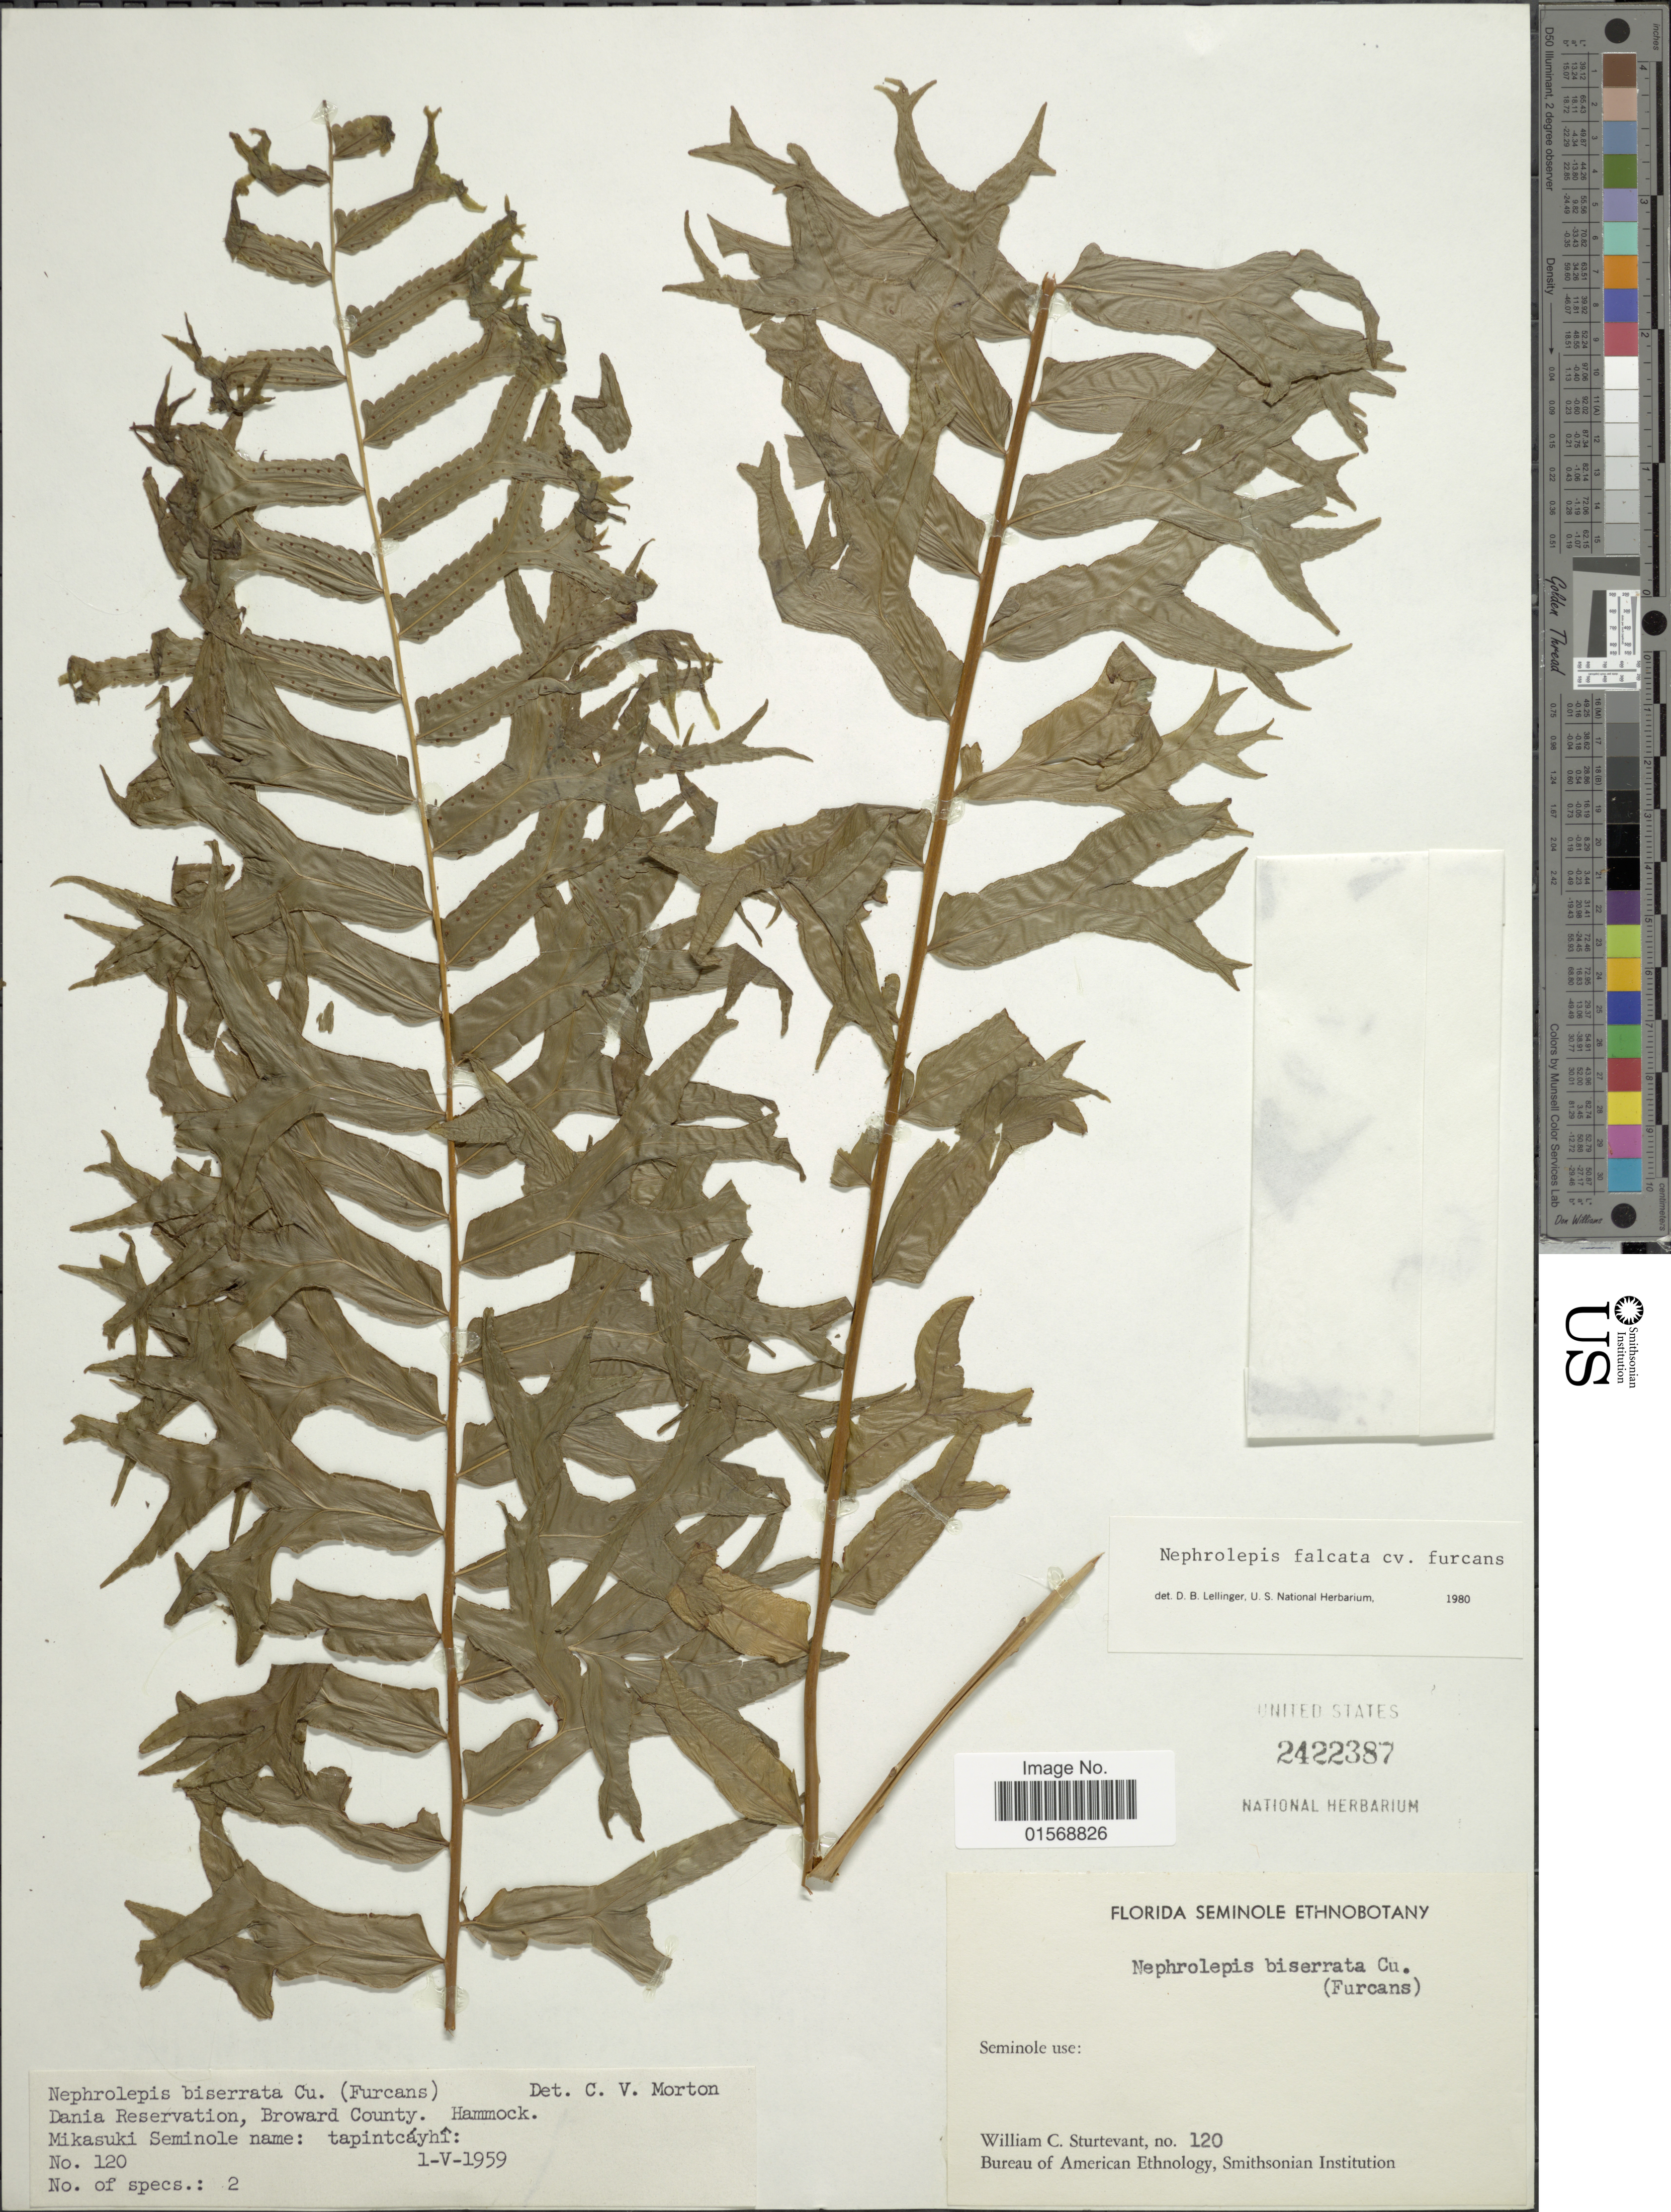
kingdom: Plantae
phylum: Tracheophyta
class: Polypodiopsida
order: Polypodiales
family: Nephrolepidaceae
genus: Nephrolepis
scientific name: Nephrolepis falcata 'Furcans'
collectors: W. Sturtevant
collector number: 120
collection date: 1959-05-01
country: United States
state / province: Florida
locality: Dania Reservation, Broward County, Hammock.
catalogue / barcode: US 2422387